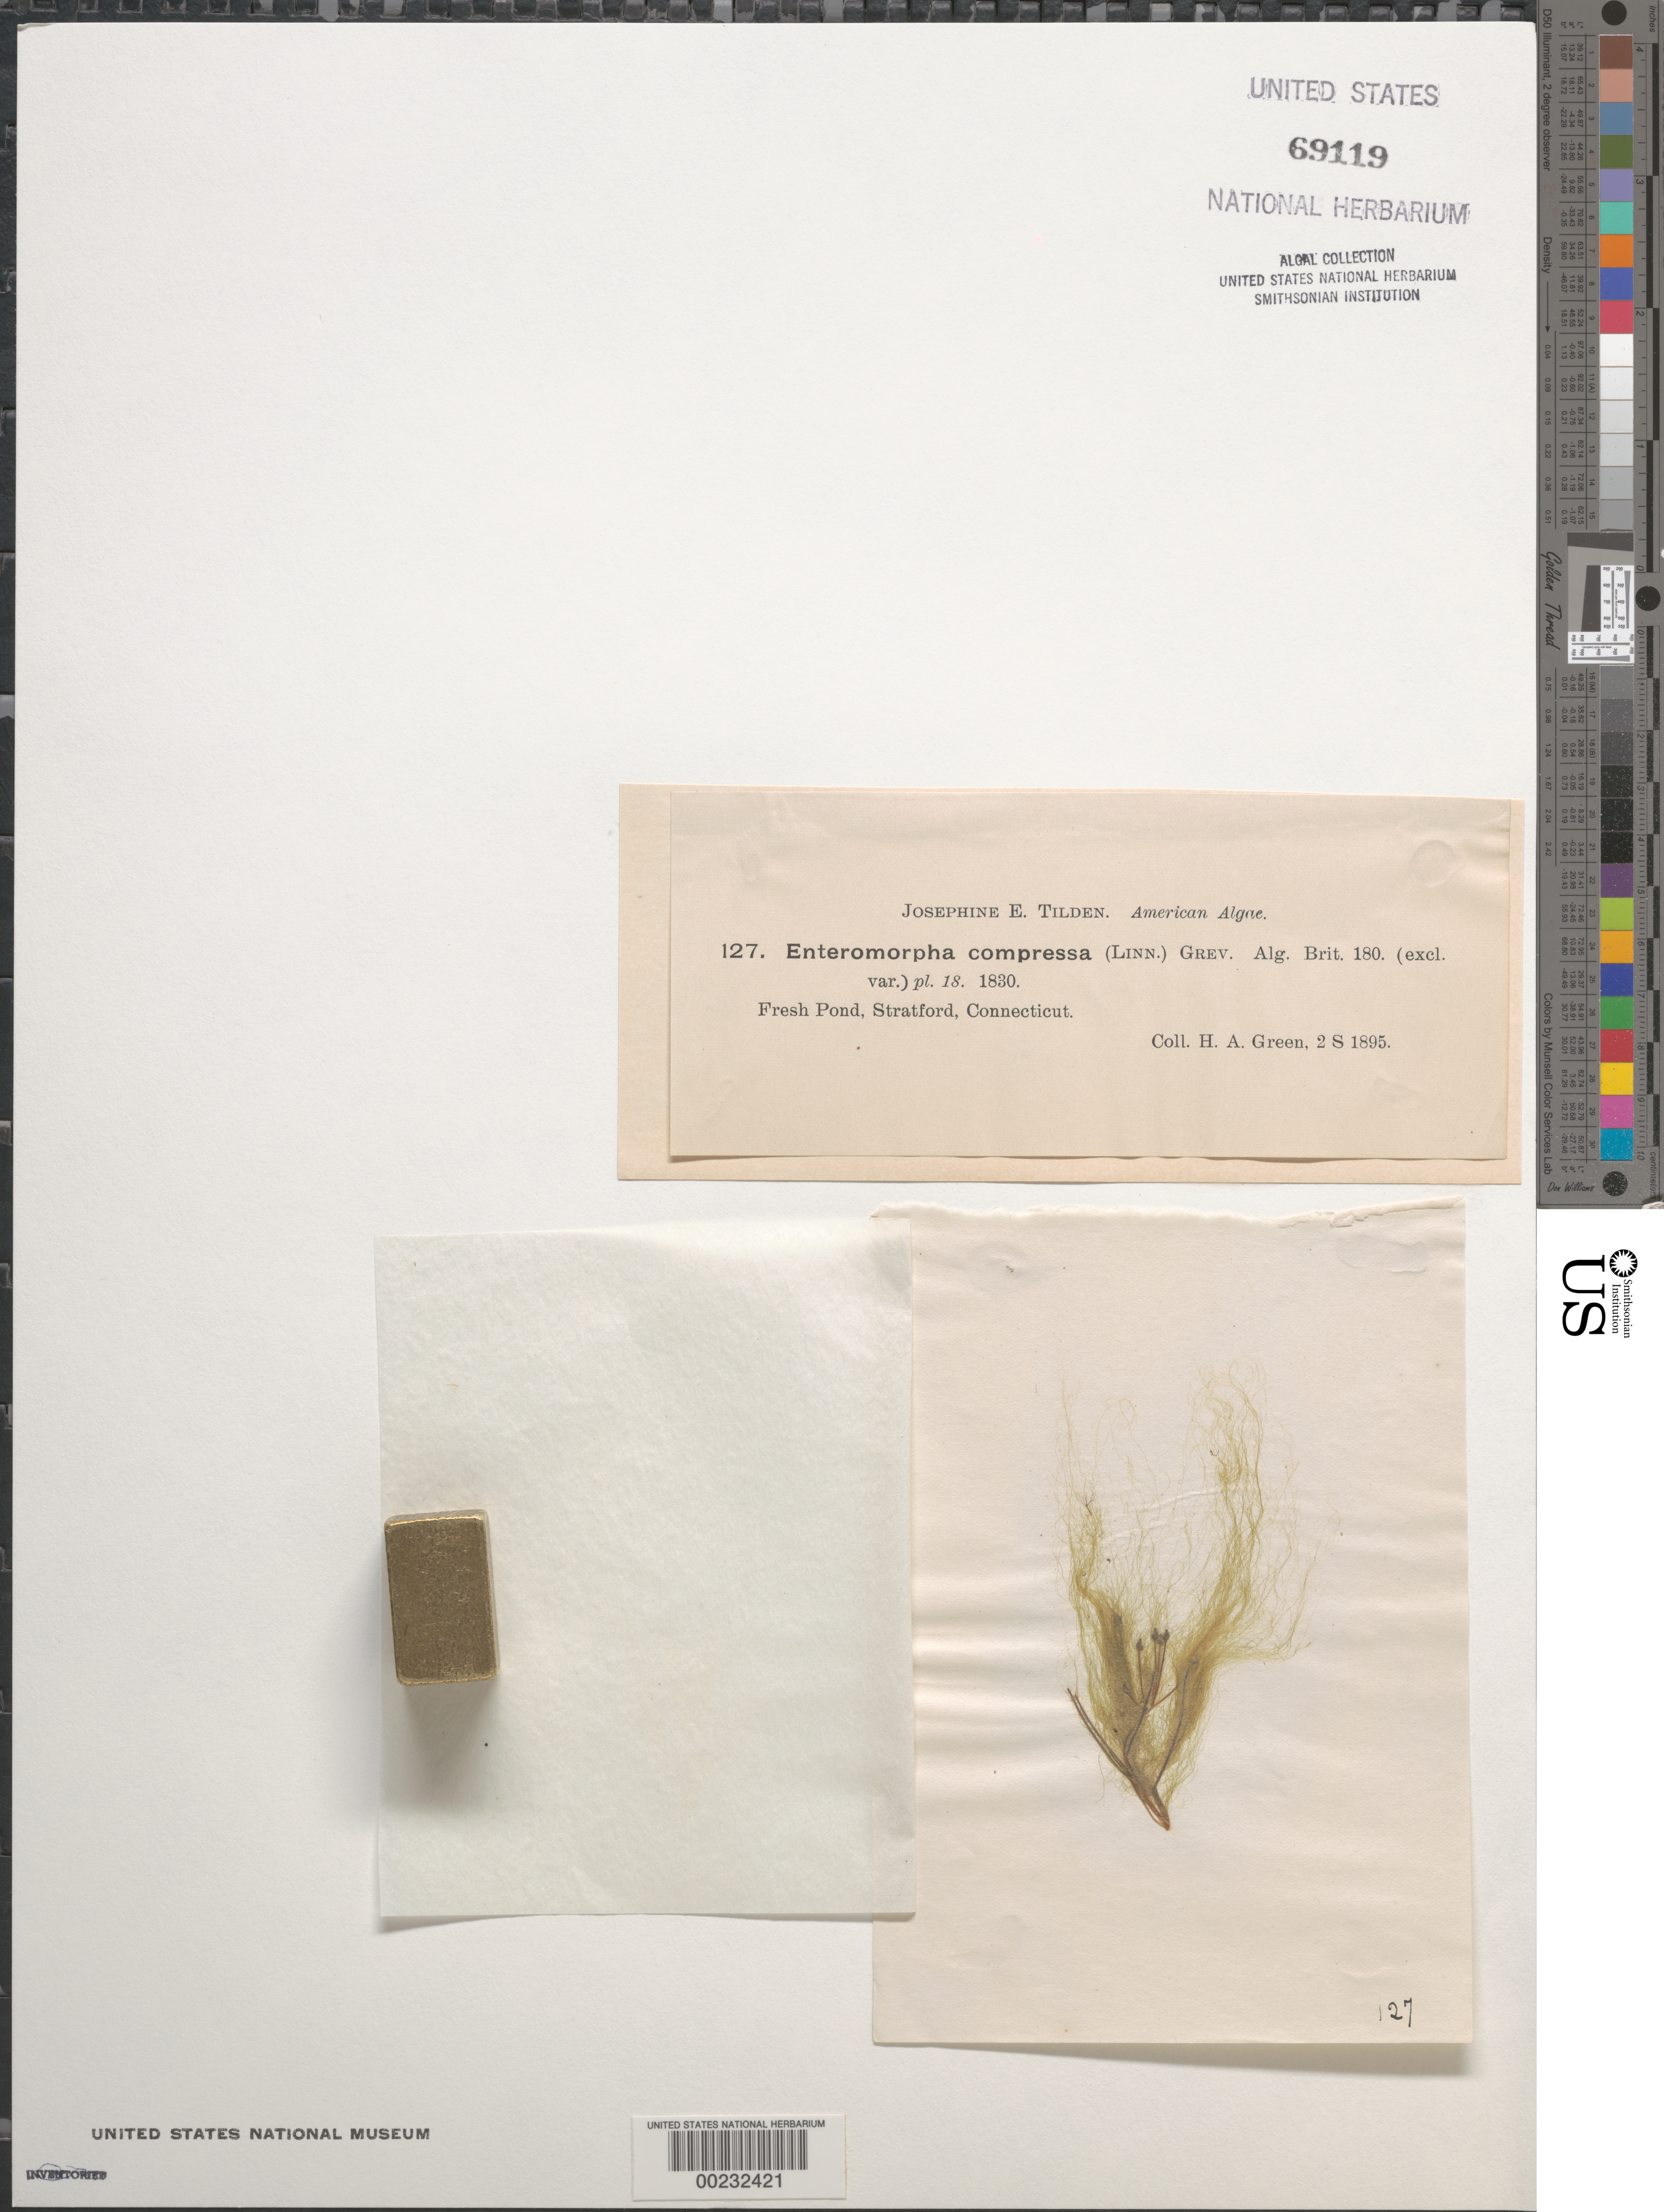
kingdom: Plantae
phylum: Chlorophyta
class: Ulvophyceae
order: Ulvales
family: Ulvaceae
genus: Ulva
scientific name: Ulva compressa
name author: L.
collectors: H. Green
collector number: JET 127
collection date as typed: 02 Sep 1895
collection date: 1895-09-02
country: United States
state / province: Connecticut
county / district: Fairfield County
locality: Stratford, Fresh Pond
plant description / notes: Tilden, American Algae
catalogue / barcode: US 69119